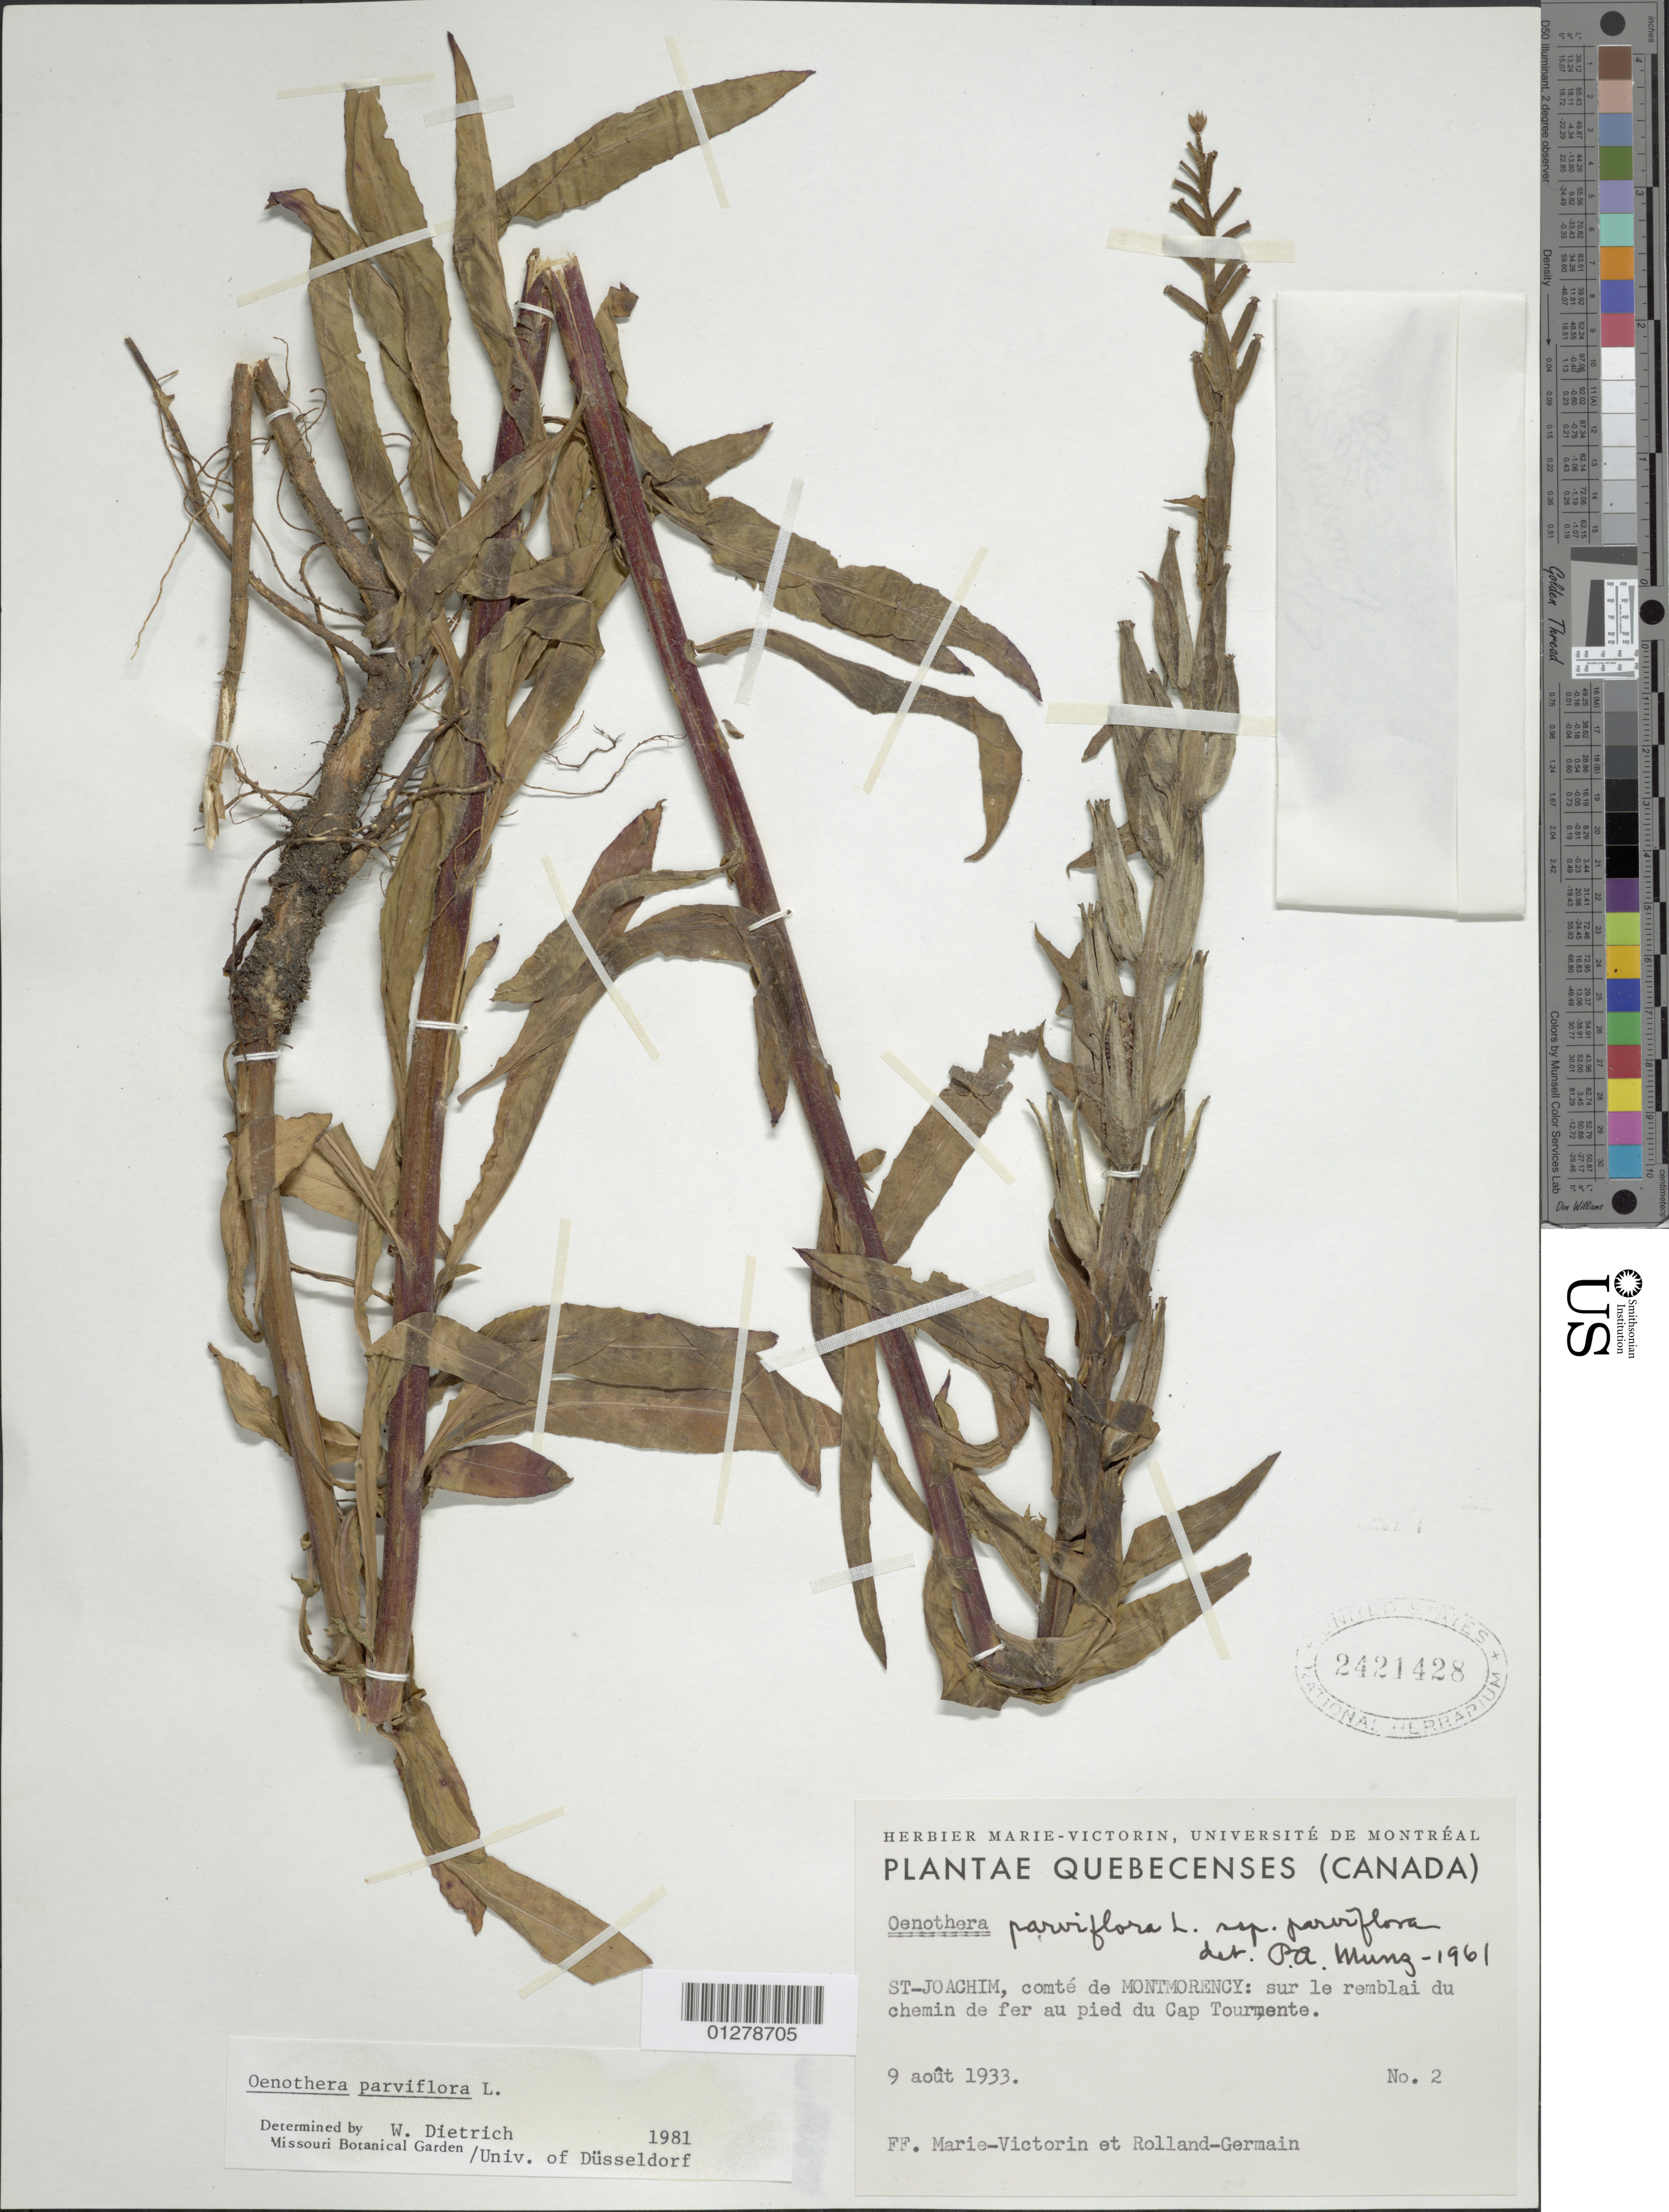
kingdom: Plantae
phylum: Tracheophyta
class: Magnoliopsida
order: Myrtales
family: Onagraceae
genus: Oenothera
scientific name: Oenothera parviflora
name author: L.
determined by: Dietrich, W.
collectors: Fr. Marie-Victorin & Rolland-Germain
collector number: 2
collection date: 1933-08-09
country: Canada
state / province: Quebec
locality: St. Joachim, comte de Montmorency.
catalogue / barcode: US 2421428